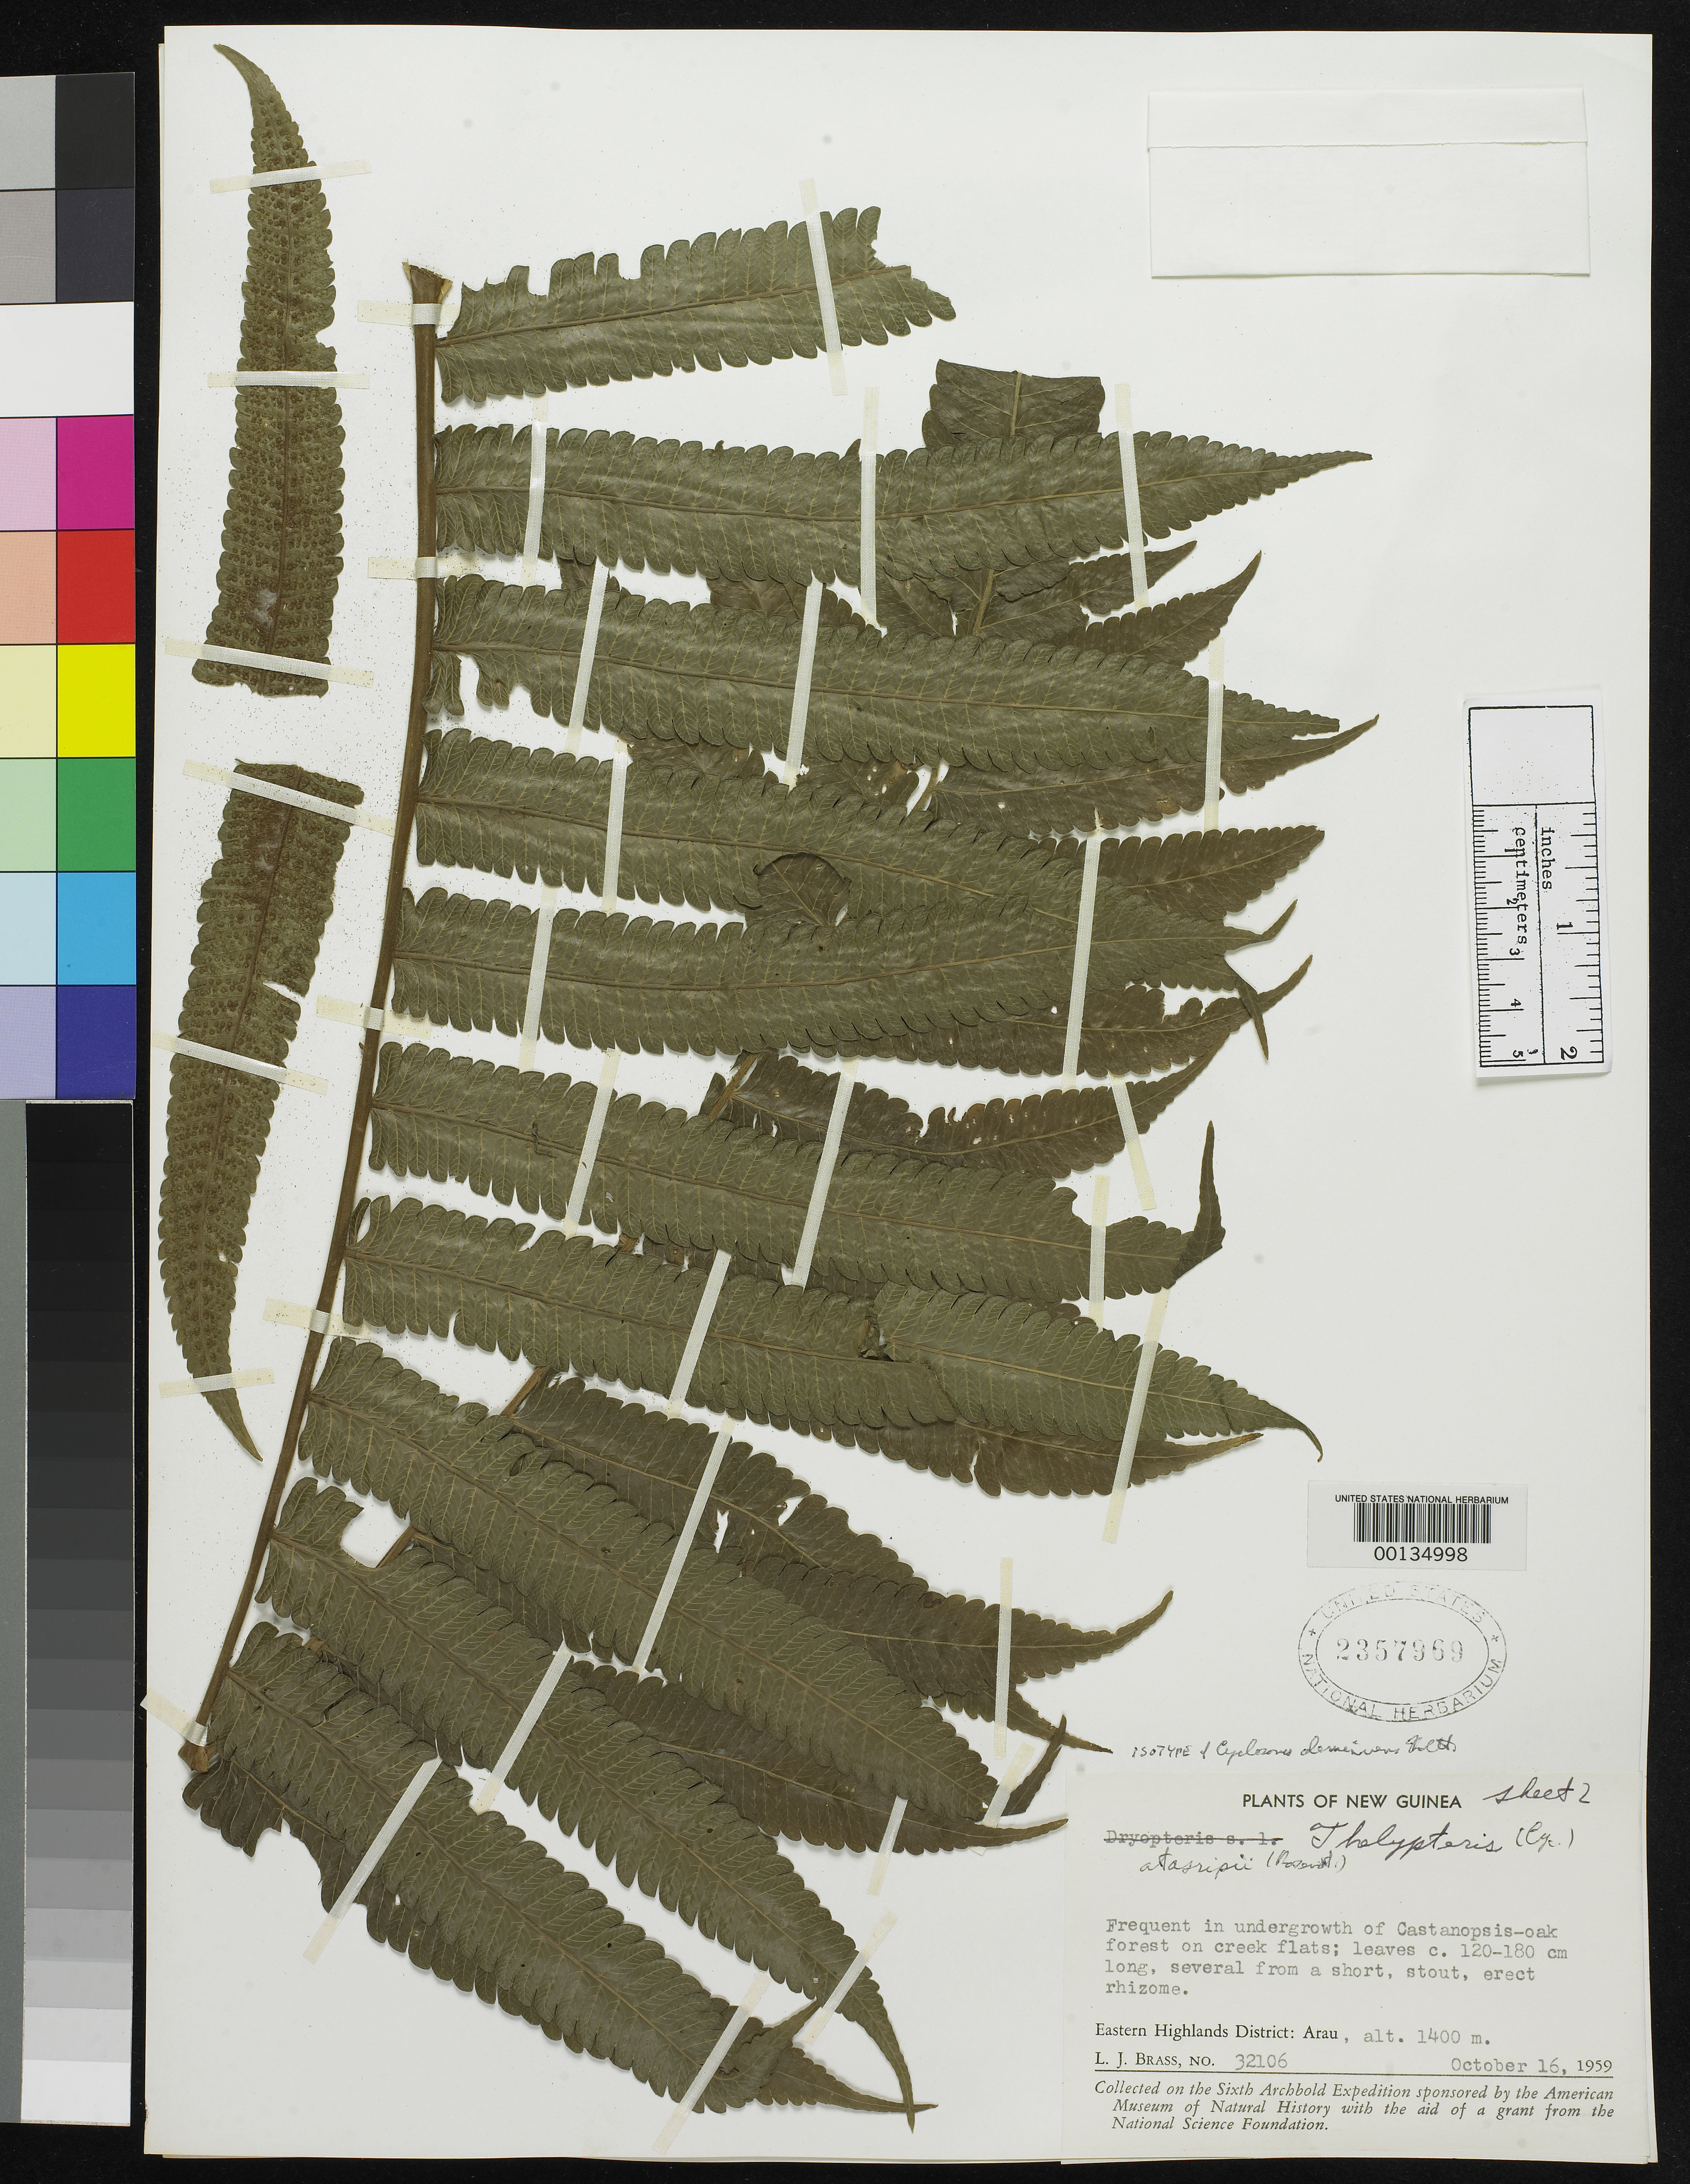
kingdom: Plantae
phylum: Tracheophyta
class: Polypodiopsida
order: Polypodiales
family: Thelypteridaceae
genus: Cyclosorus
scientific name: Cyclosorus diminuens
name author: Holttum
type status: Isotype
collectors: L. J. Brass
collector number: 32106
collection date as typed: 16 Oct 1959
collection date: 1959-10-16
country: Papua New Guinea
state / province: Eastern Highlands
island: New Guinea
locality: Arau.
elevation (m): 1400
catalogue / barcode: US 2357969